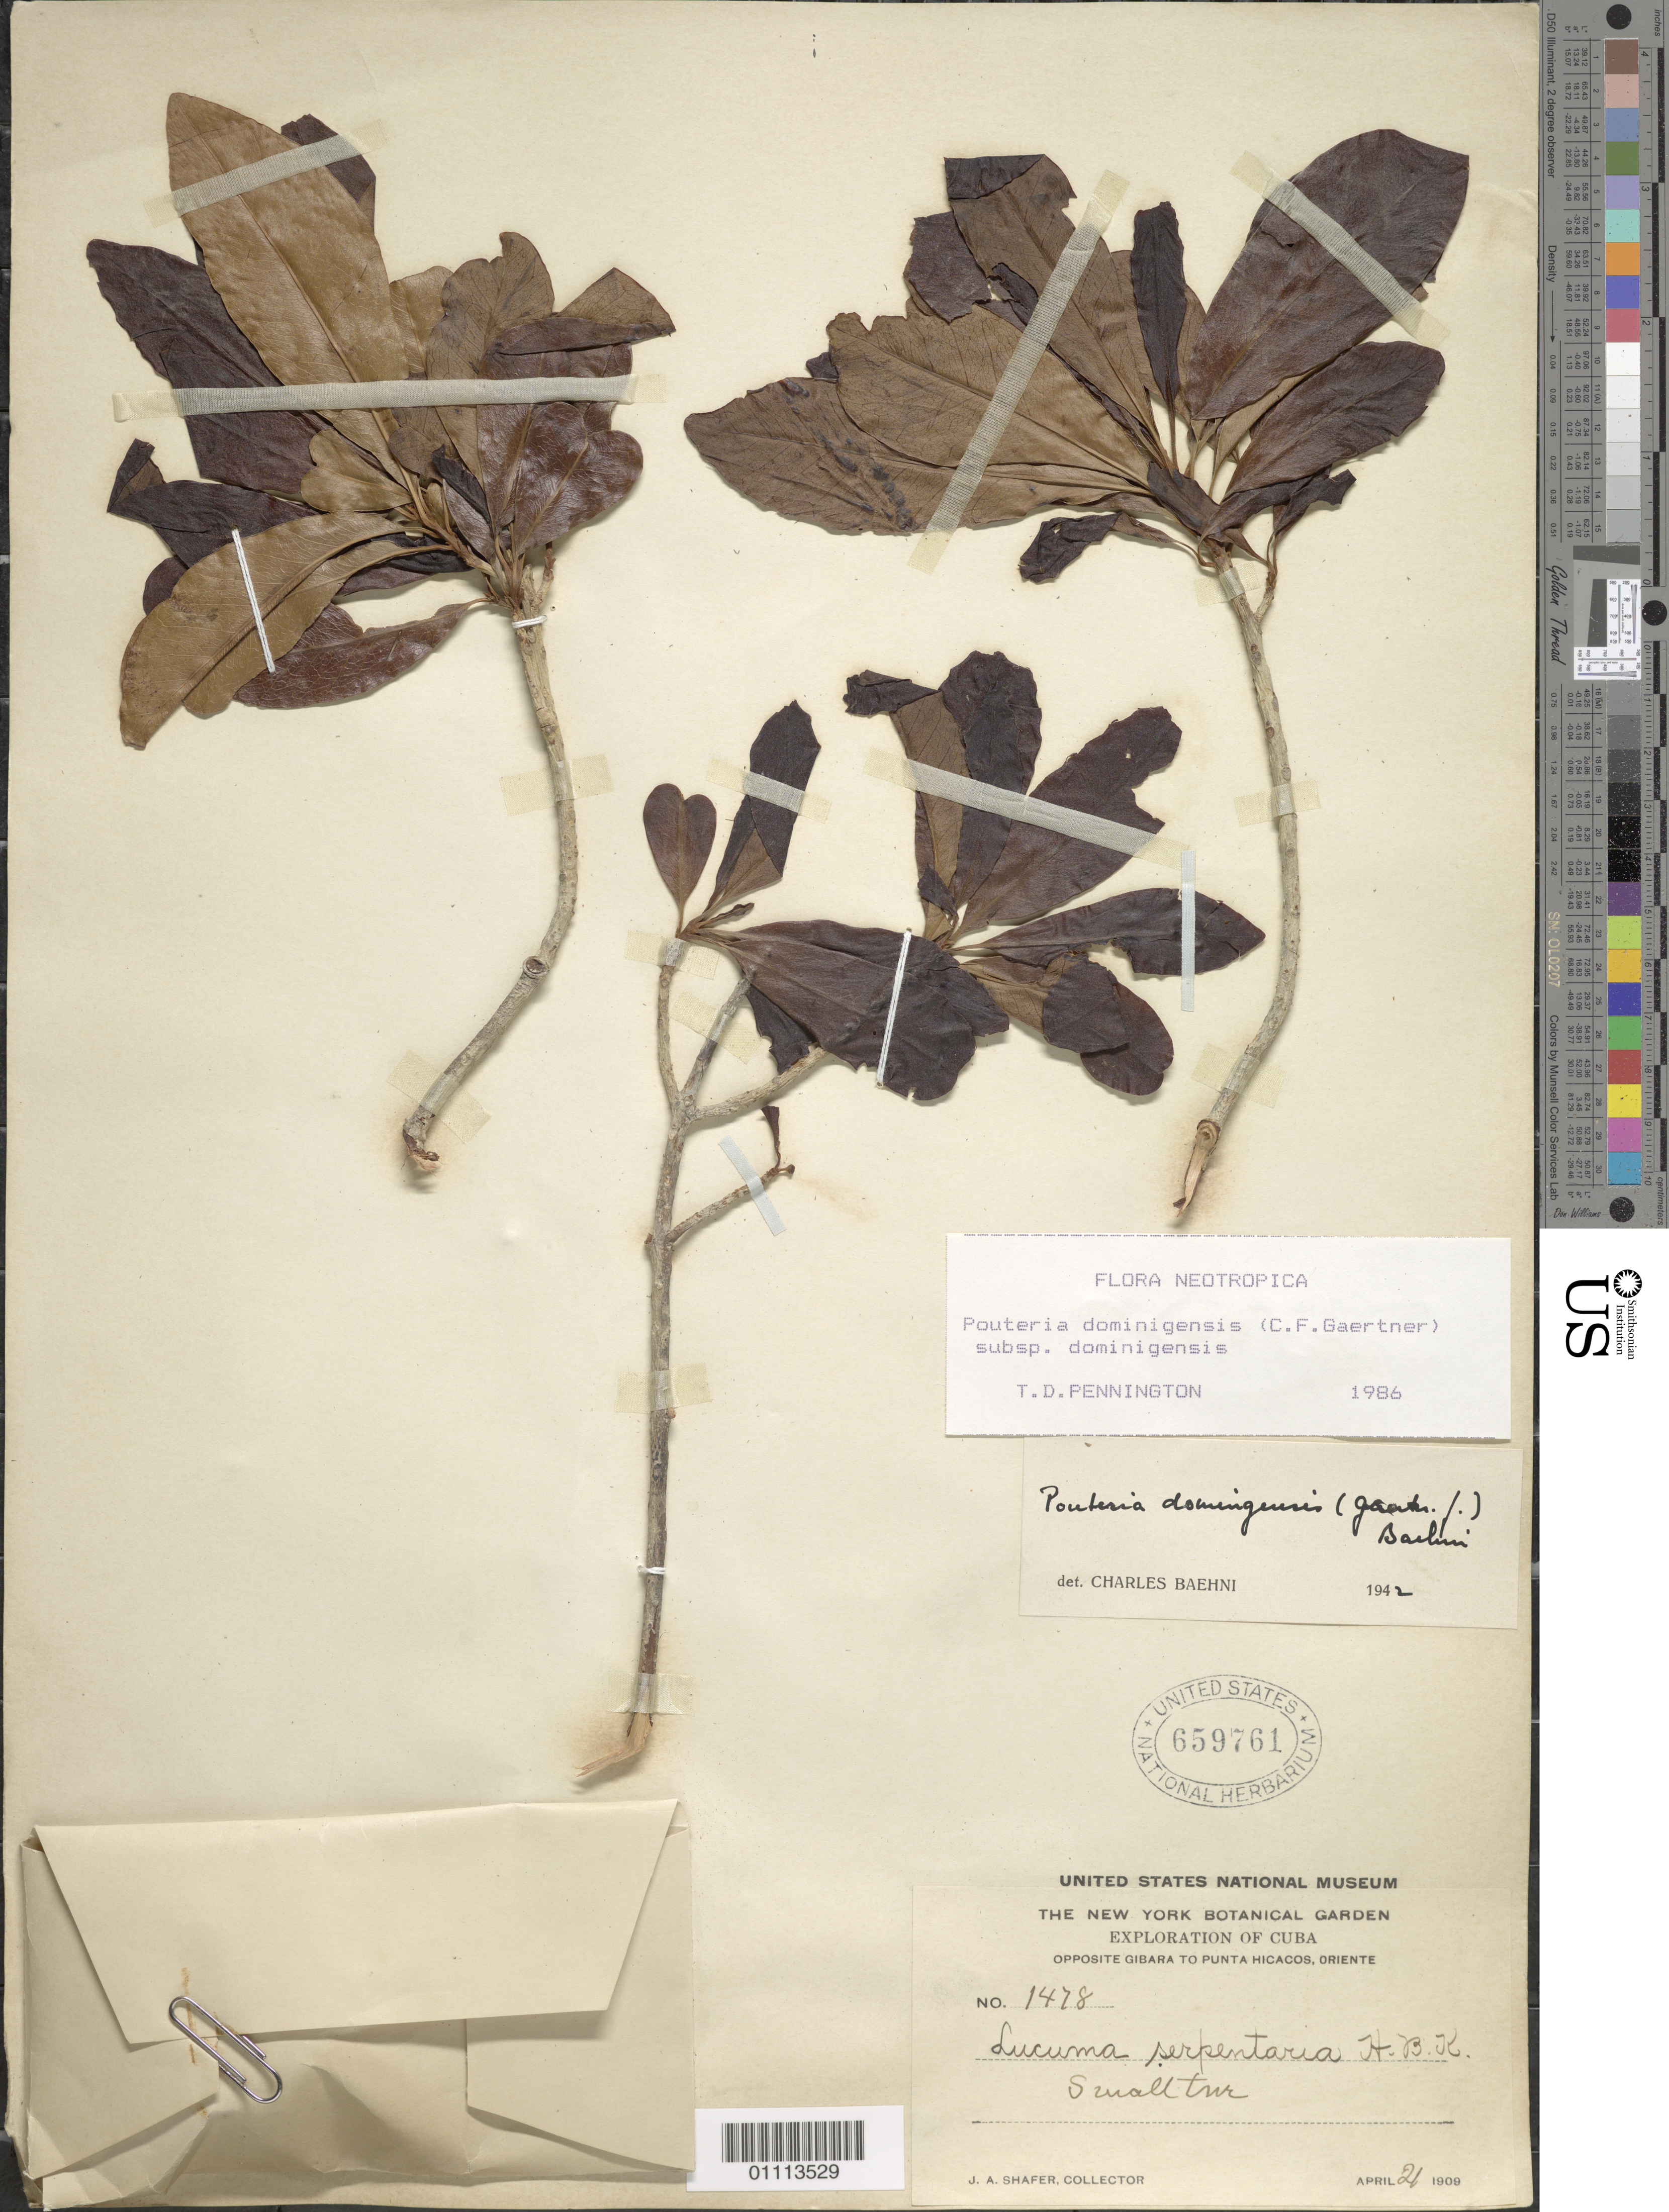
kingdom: Plantae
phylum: Tracheophyta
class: Magnoliopsida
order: Ericales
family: Sapotaceae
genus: Pouteria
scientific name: Pouteria domingensis subsp. domingensis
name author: (C.F. Gaertn.) Baehni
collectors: J. A. Shafer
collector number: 1478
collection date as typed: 21 Apr 1909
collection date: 1909-04-21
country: Cuba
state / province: Oriente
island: Cuba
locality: Opposite Gibara to Punta Hicacos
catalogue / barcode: US 659761